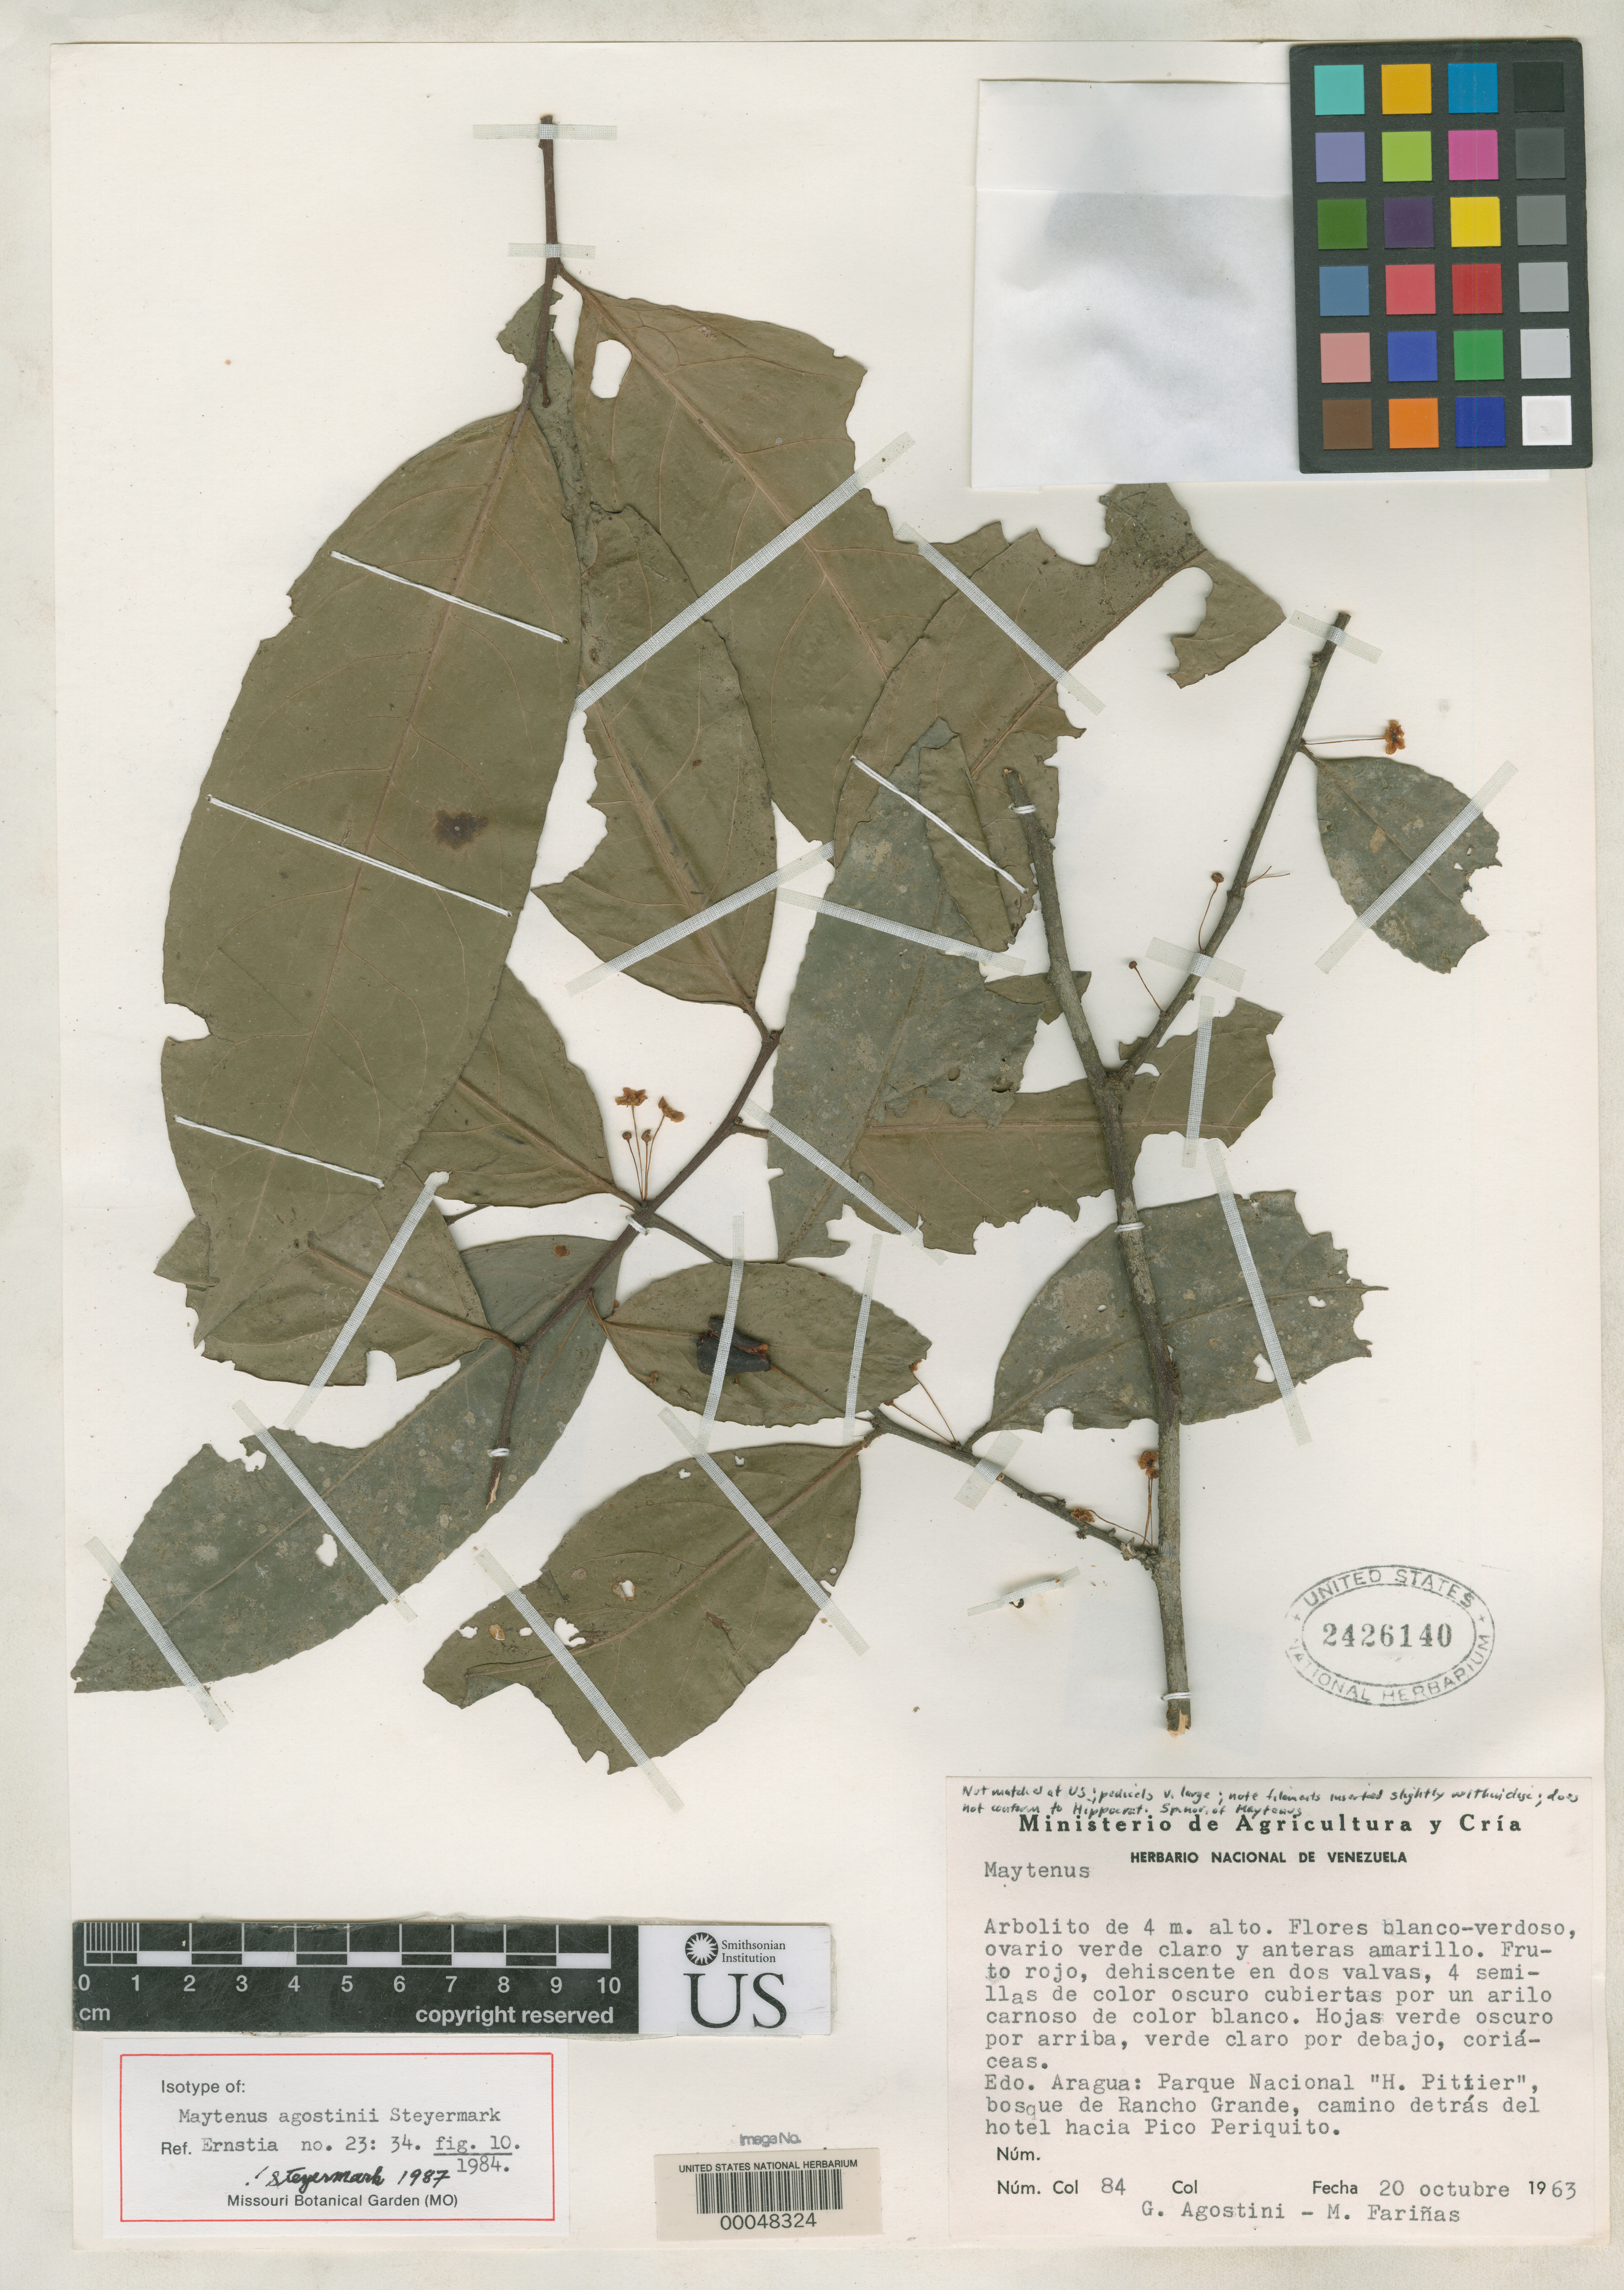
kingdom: Plantae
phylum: Tracheophyta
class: Magnoliopsida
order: Celastrales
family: Celastraceae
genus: Maytenus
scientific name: Maytenus agostinii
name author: Steyerm.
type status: Isotype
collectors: G. Agostini & M. Fariñas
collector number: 84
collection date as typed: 20 Oct 1963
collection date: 1963-10-20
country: Venezuela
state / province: Aragua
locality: Parque Nacional "H. Pittier", forests of Rancho Grande.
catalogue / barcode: US 2426140